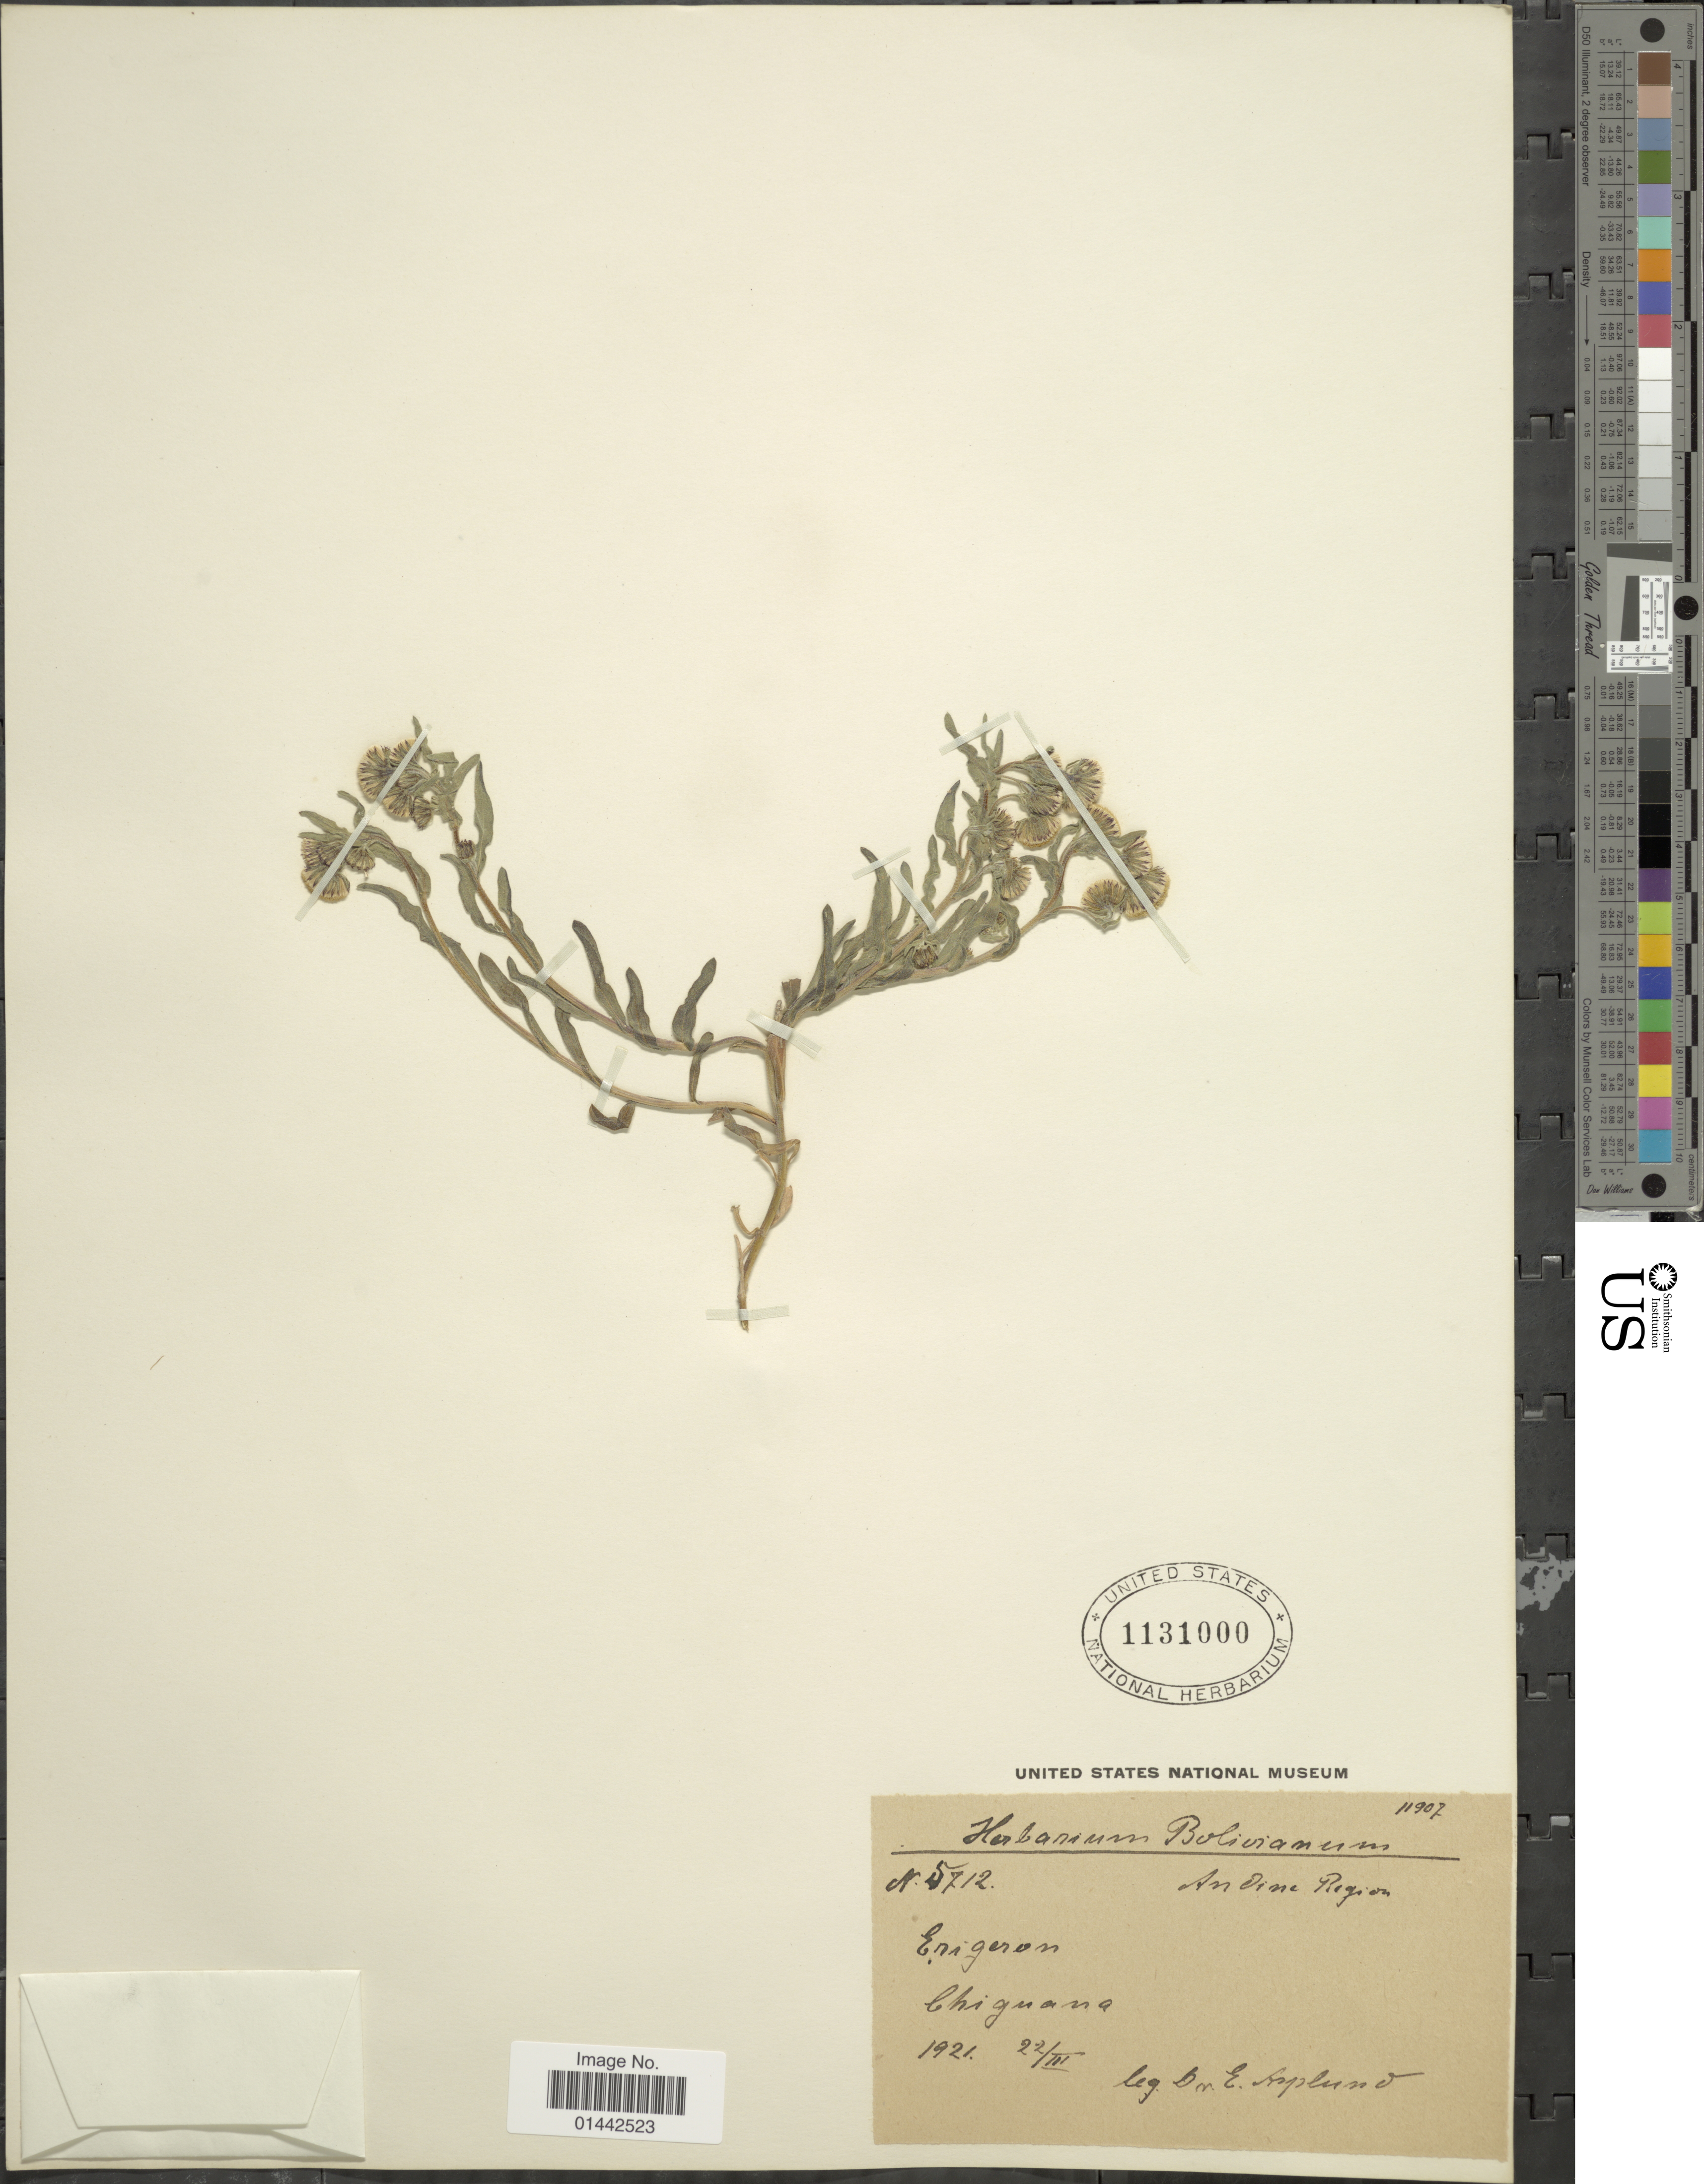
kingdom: Plantae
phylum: Tracheophyta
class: Magnoliopsida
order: Asterales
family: Asteraceae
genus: Erigeron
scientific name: Erigeron sp.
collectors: E. Asplund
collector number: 5712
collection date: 1921-03-22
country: Bolivia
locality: Chiguana, andine region.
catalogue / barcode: US 1131000